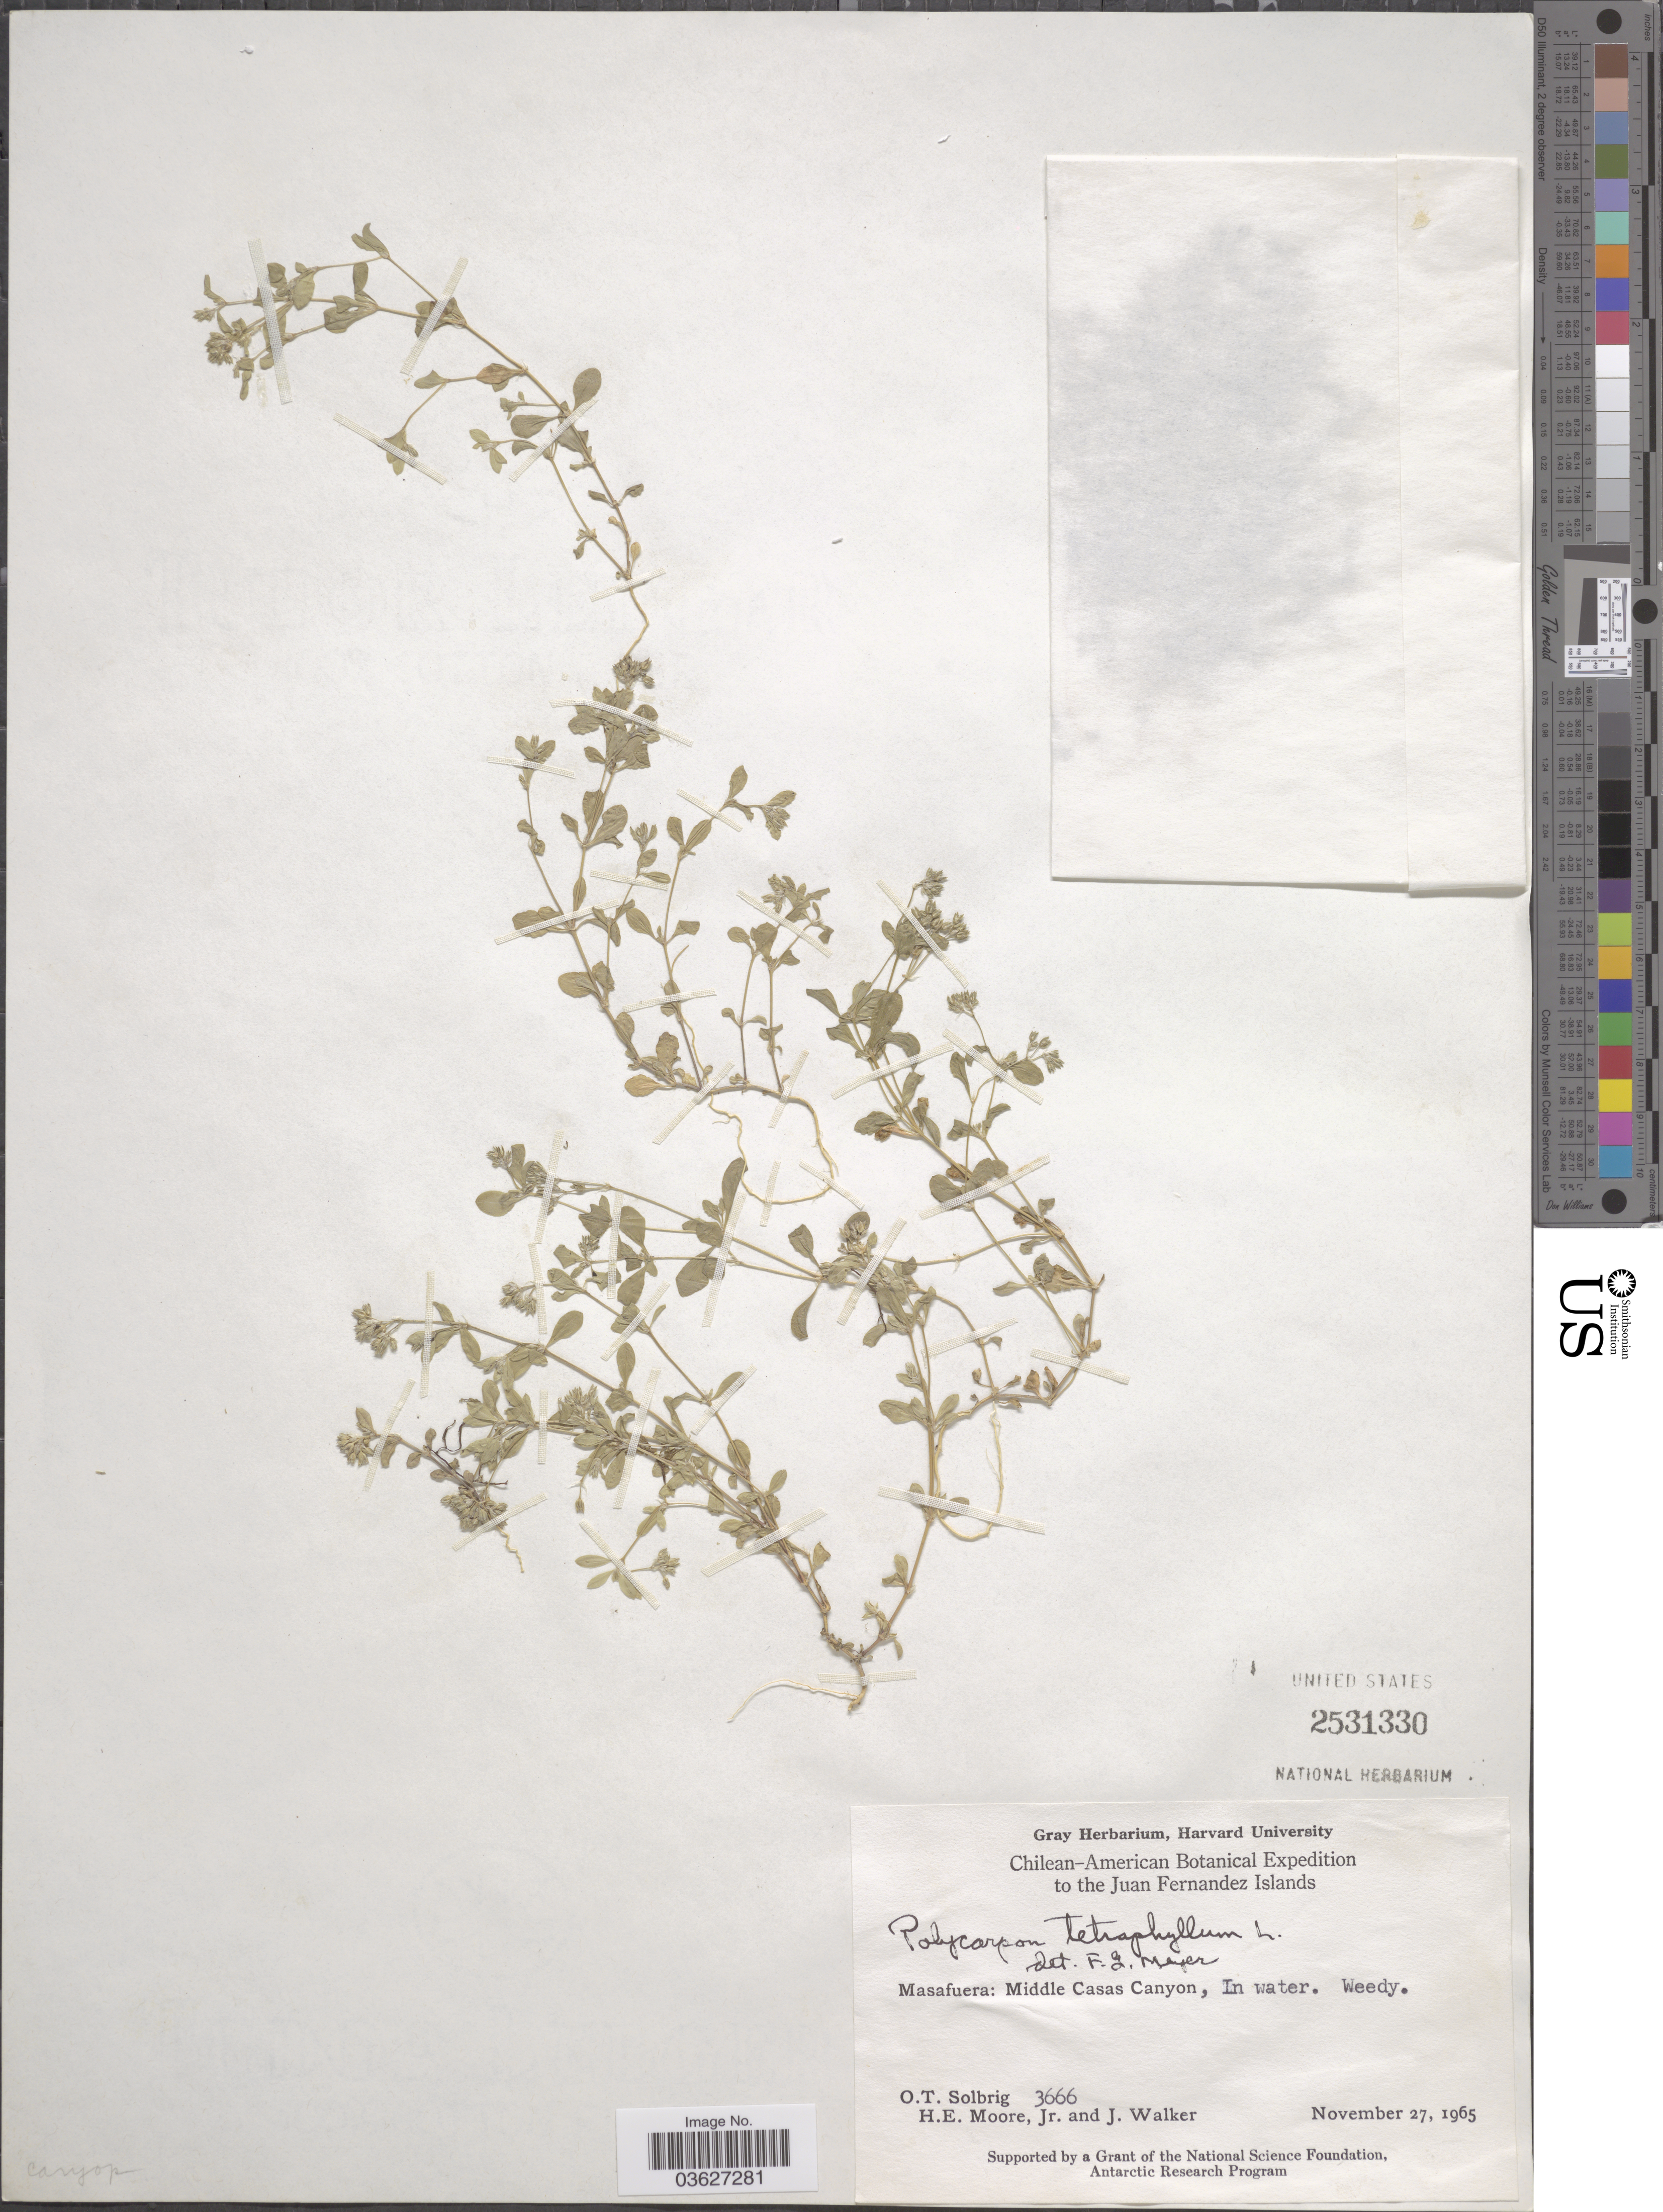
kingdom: Plantae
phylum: Tracheophyta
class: Magnoliopsida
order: Caryophyllales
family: Caryophyllaceae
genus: Polycarpon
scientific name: Polycarpon tetraphyllum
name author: (L.) L.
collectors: O. T. Solbrig, H. Moore & J. Walker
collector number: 3666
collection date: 1965-11-27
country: Chile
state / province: Valparaíso (V)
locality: Juan Fernandez Islands. Masafuera: Middle Casas Canyon.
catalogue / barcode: US 2531330